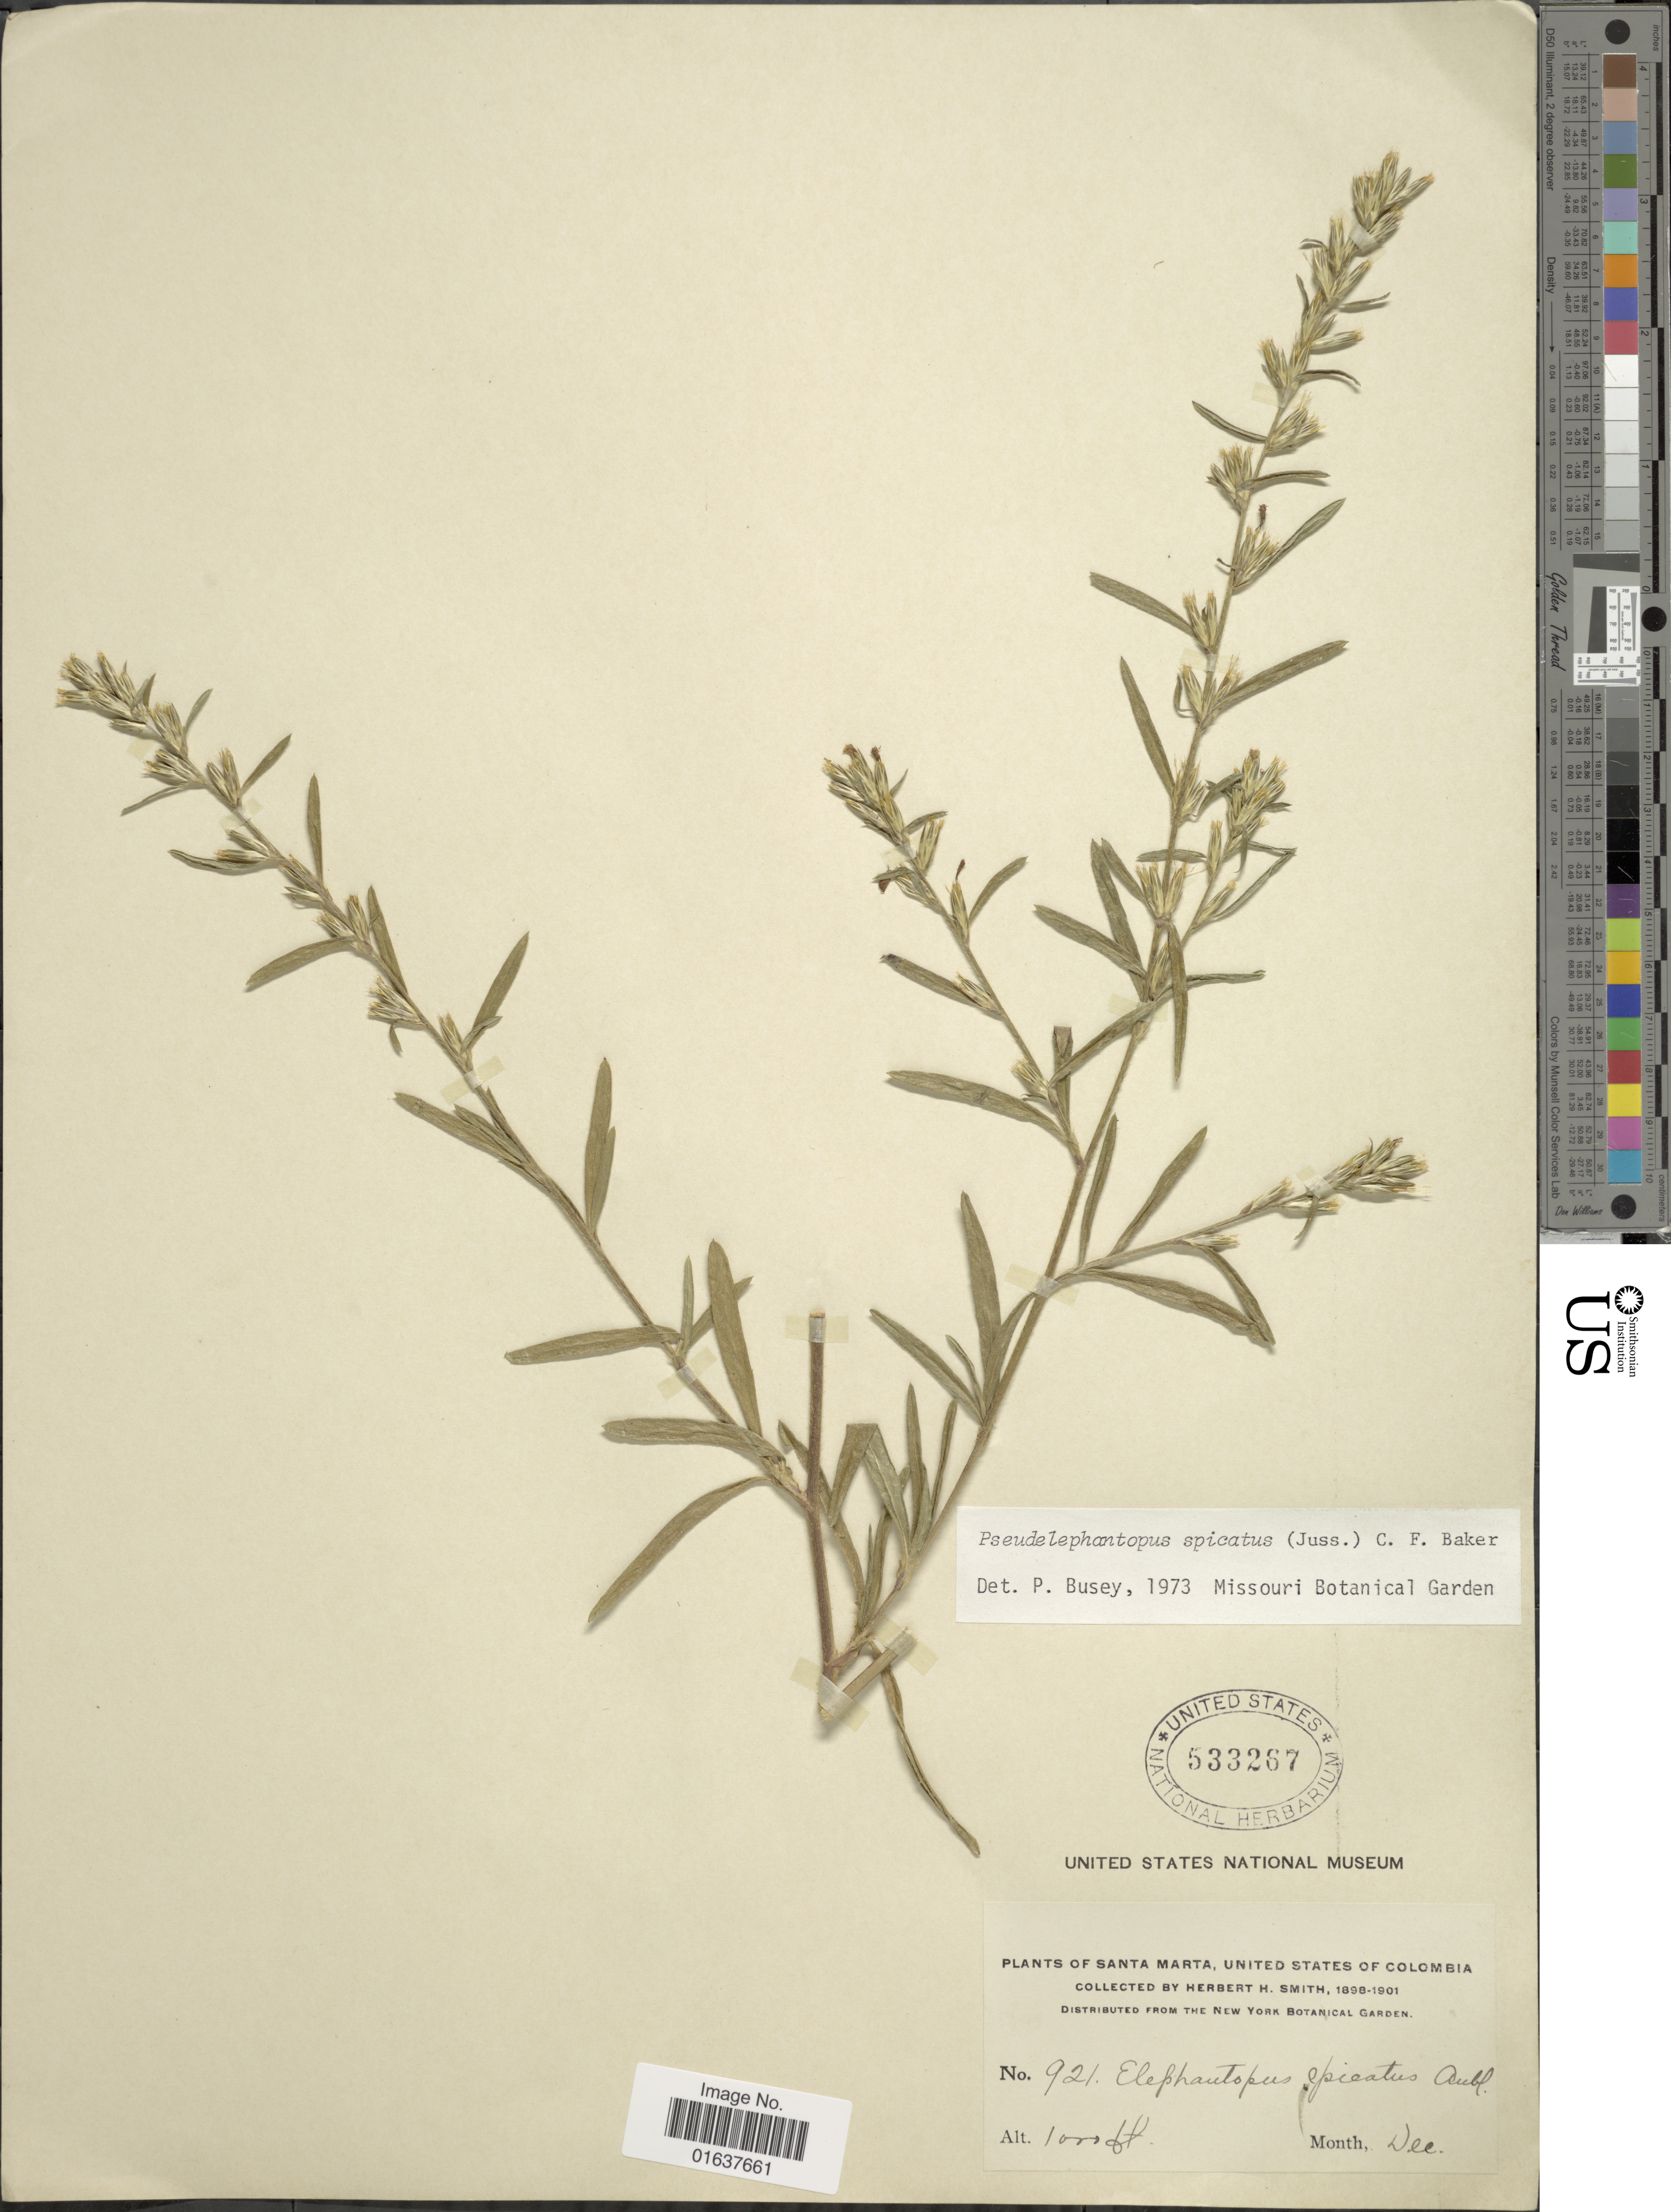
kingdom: Plantae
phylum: Tracheophyta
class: Magnoliopsida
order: Asterales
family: Asteraceae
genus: Pseudelephantopus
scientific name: Pseudelephantopus spicatus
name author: (Juss. ex Aubl.) C.F. Baker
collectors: Herbert H. Smith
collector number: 921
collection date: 1898-12/1901-12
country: Colombia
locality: Santa Marta, United States of Colombia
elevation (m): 305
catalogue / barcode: US 533267